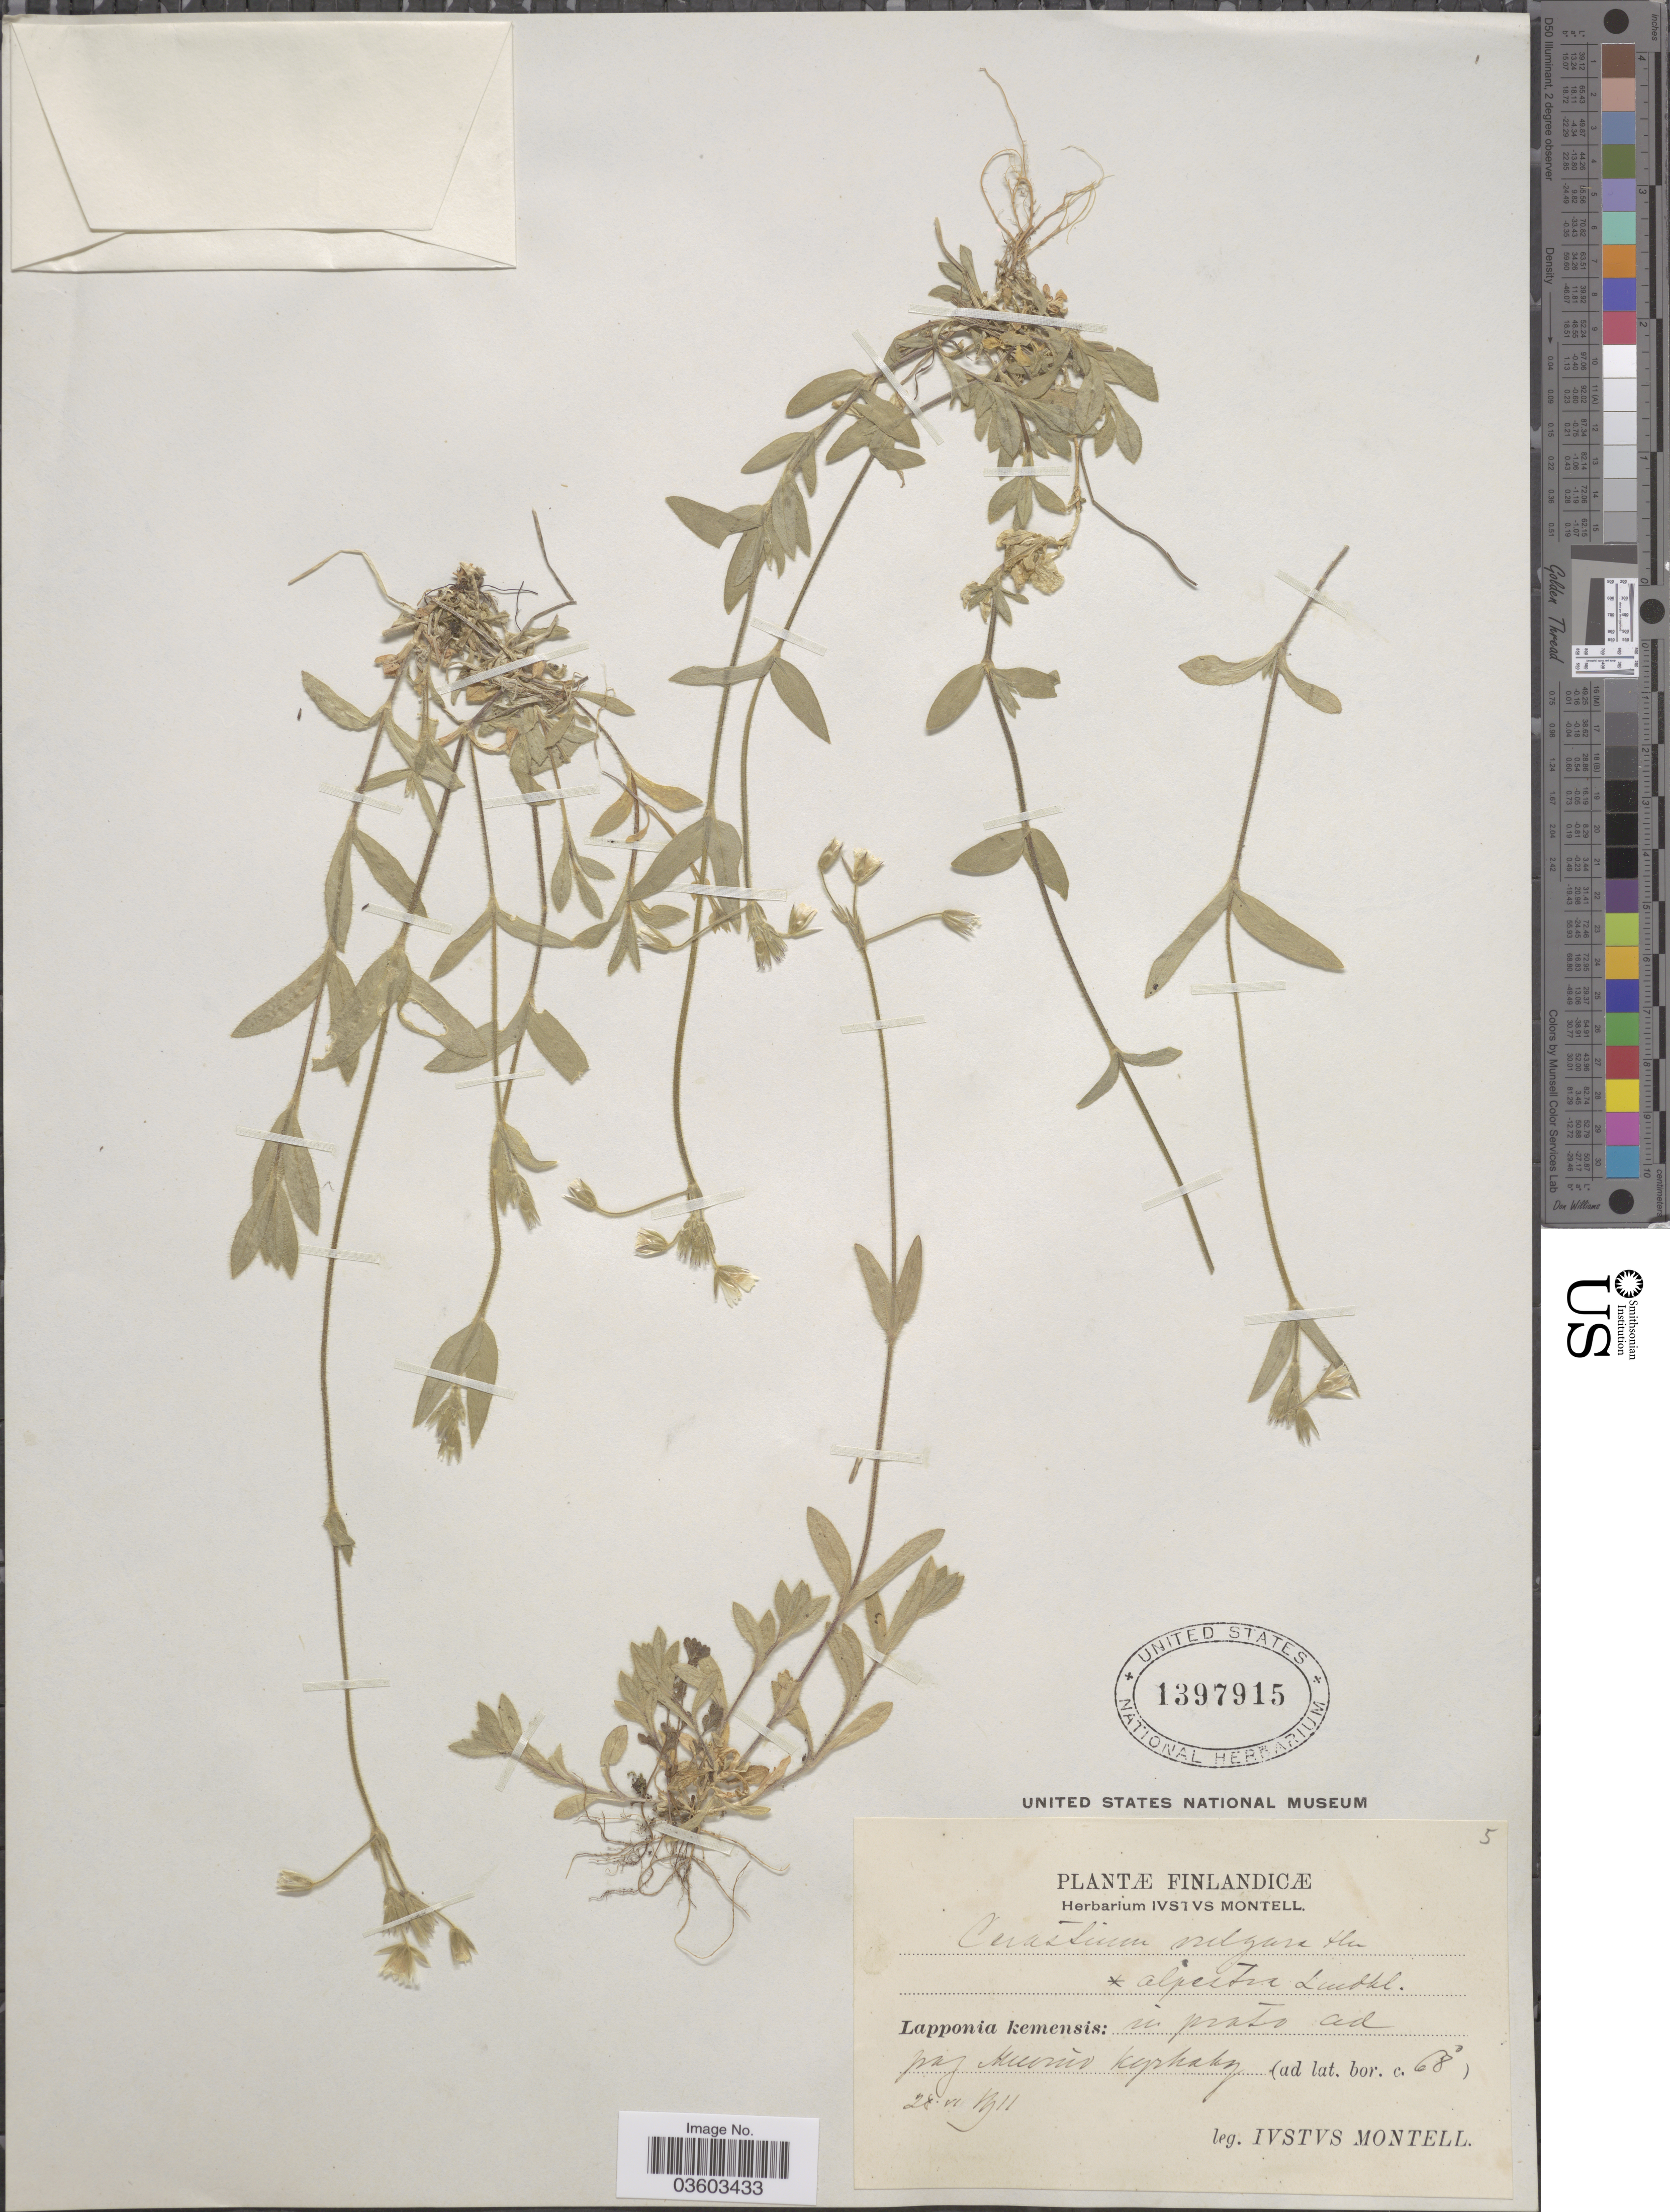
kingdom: Plantae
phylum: Tracheophyta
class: Magnoliopsida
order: Caryophyllales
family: Caryophyllaceae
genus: Cerastium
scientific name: Cerastium vulgatum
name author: L.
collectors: I. Montell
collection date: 1911-06-28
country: Finland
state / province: Lappi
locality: Muonio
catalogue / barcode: US 1397915